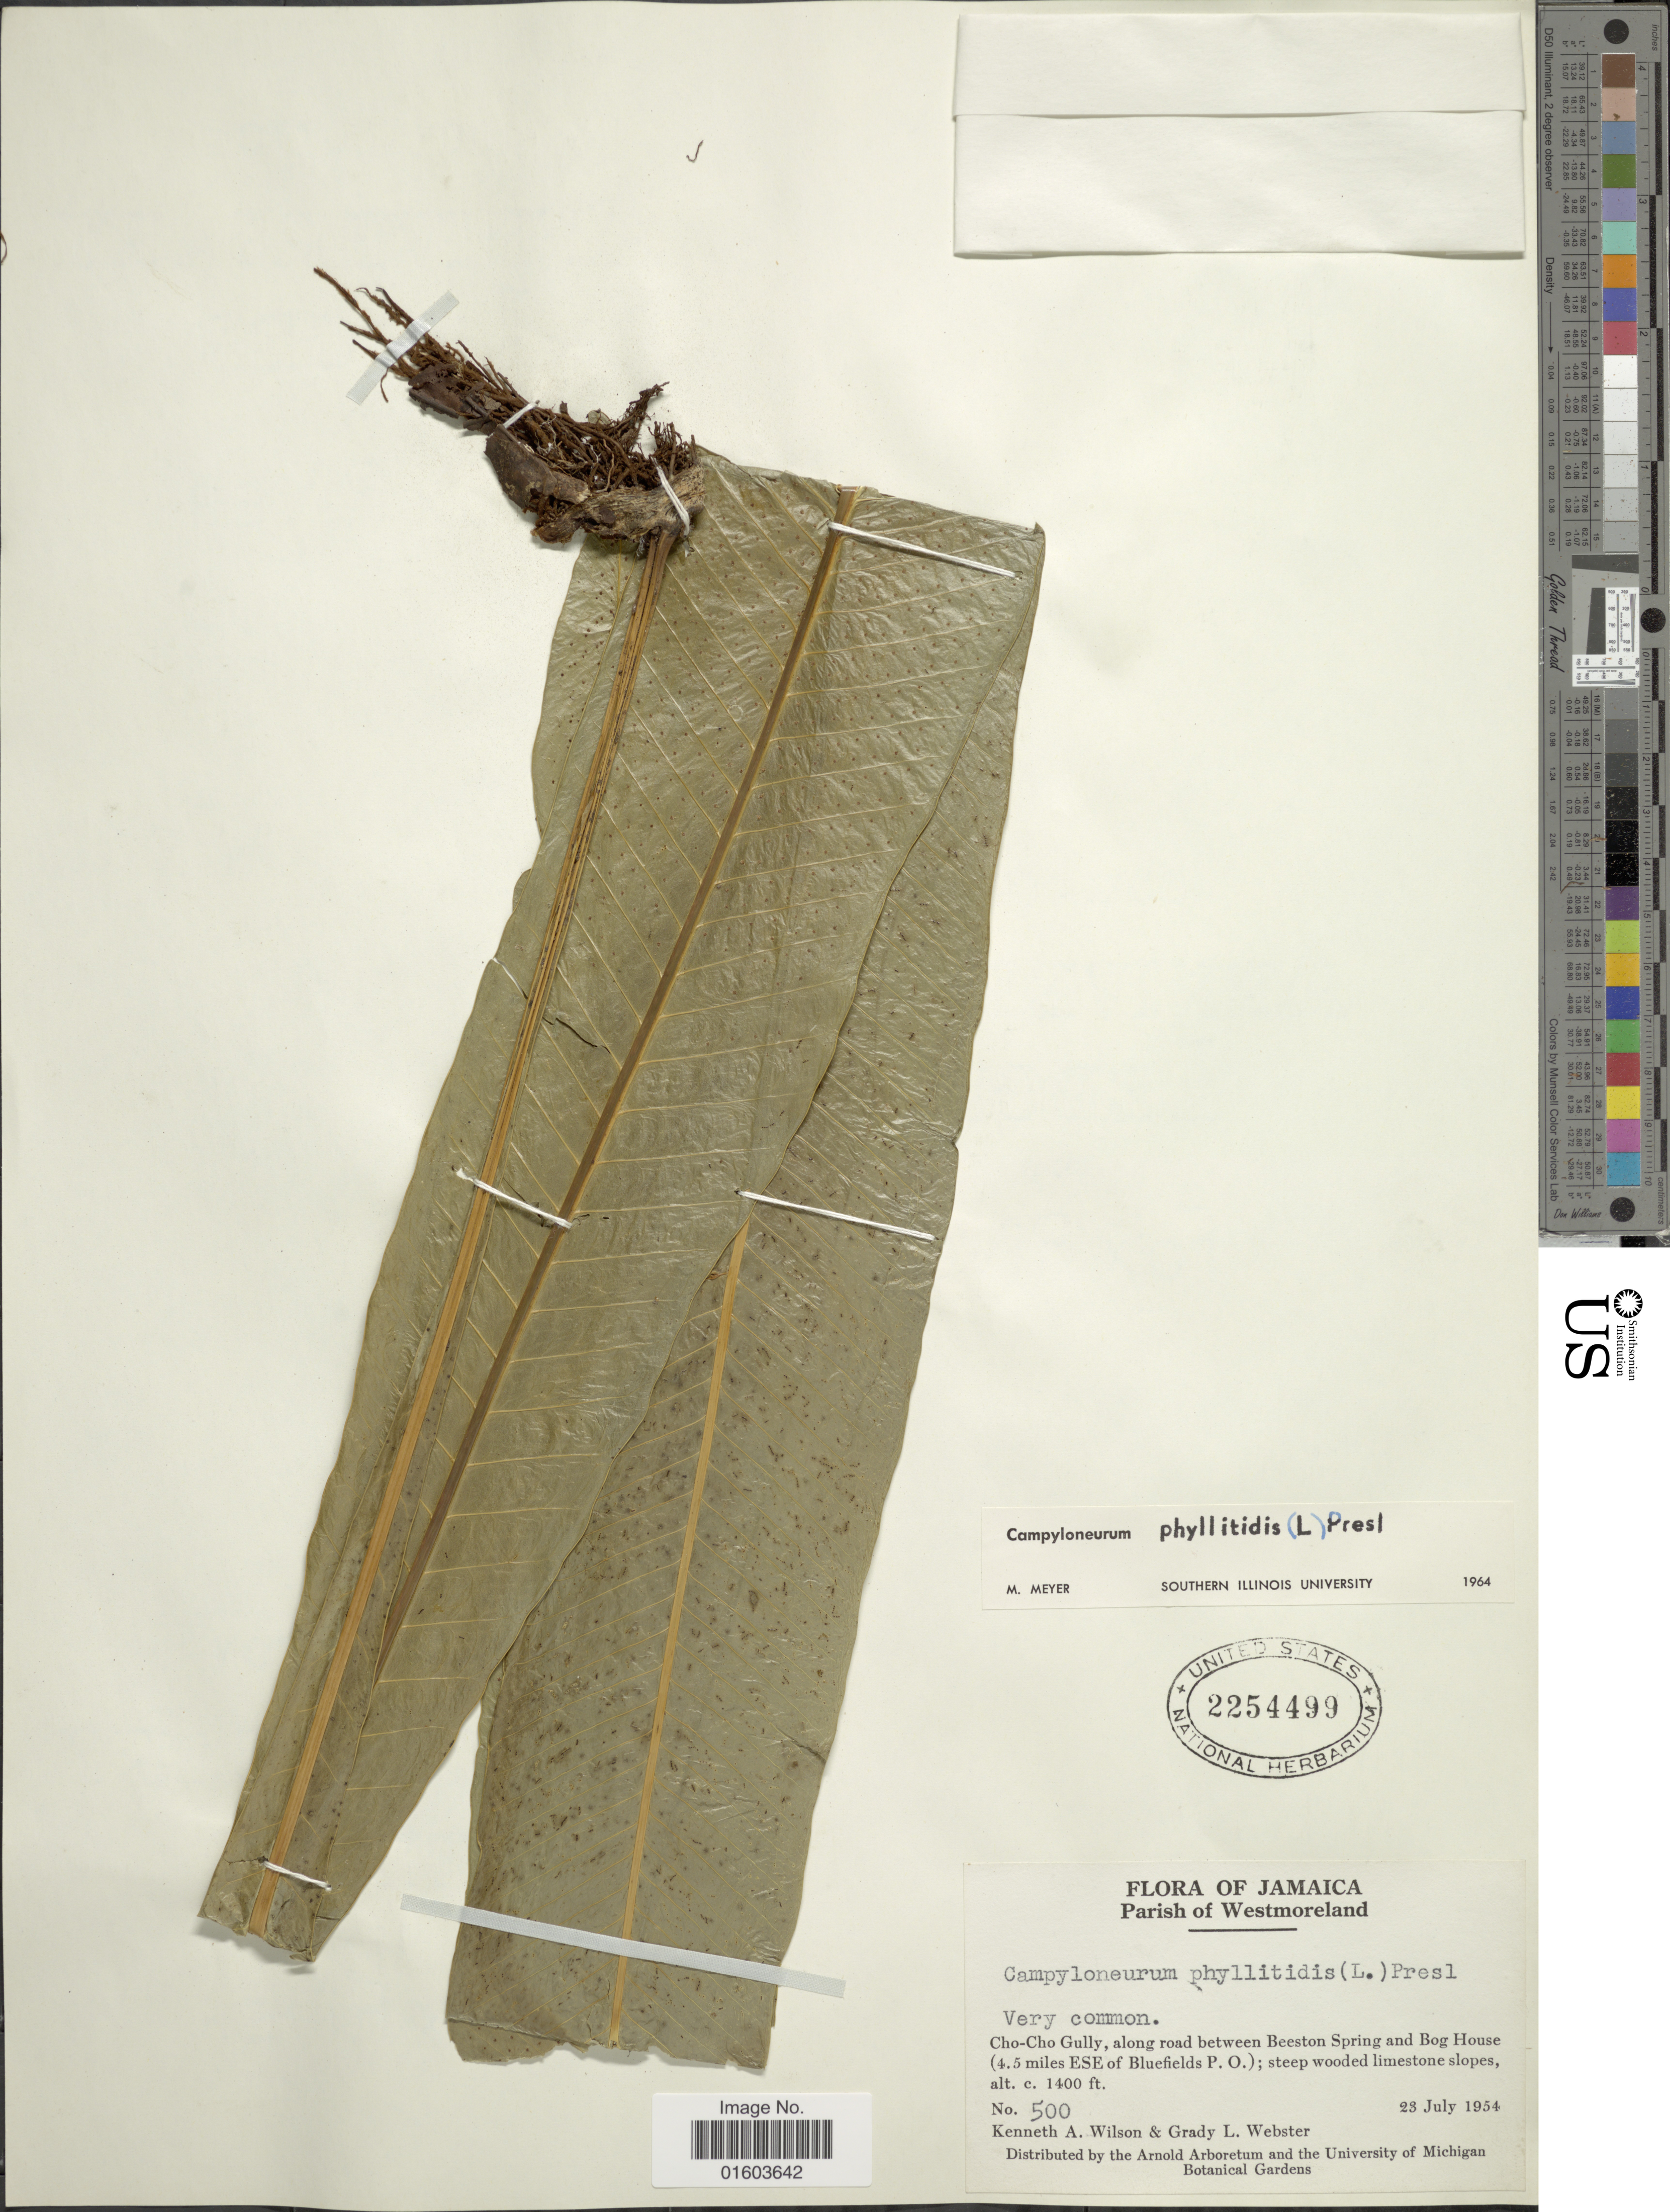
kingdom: Plantae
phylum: Tracheophyta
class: Polypodiopsida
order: Polypodiales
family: Polypodiaceae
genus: Campyloneurum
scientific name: Campyloneurum phyllitidis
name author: (L.) C. Presl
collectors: K. A. Wilson & G. L. Webster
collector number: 500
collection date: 1954-07-23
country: Jamaica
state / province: Westmoreland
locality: Parish of Westmoreland. Cho-Cho Gully, along road between Beeston Spring and Bog House (4.5 miles ESE of Bluefields P.O.)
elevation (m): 427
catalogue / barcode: US 2254499